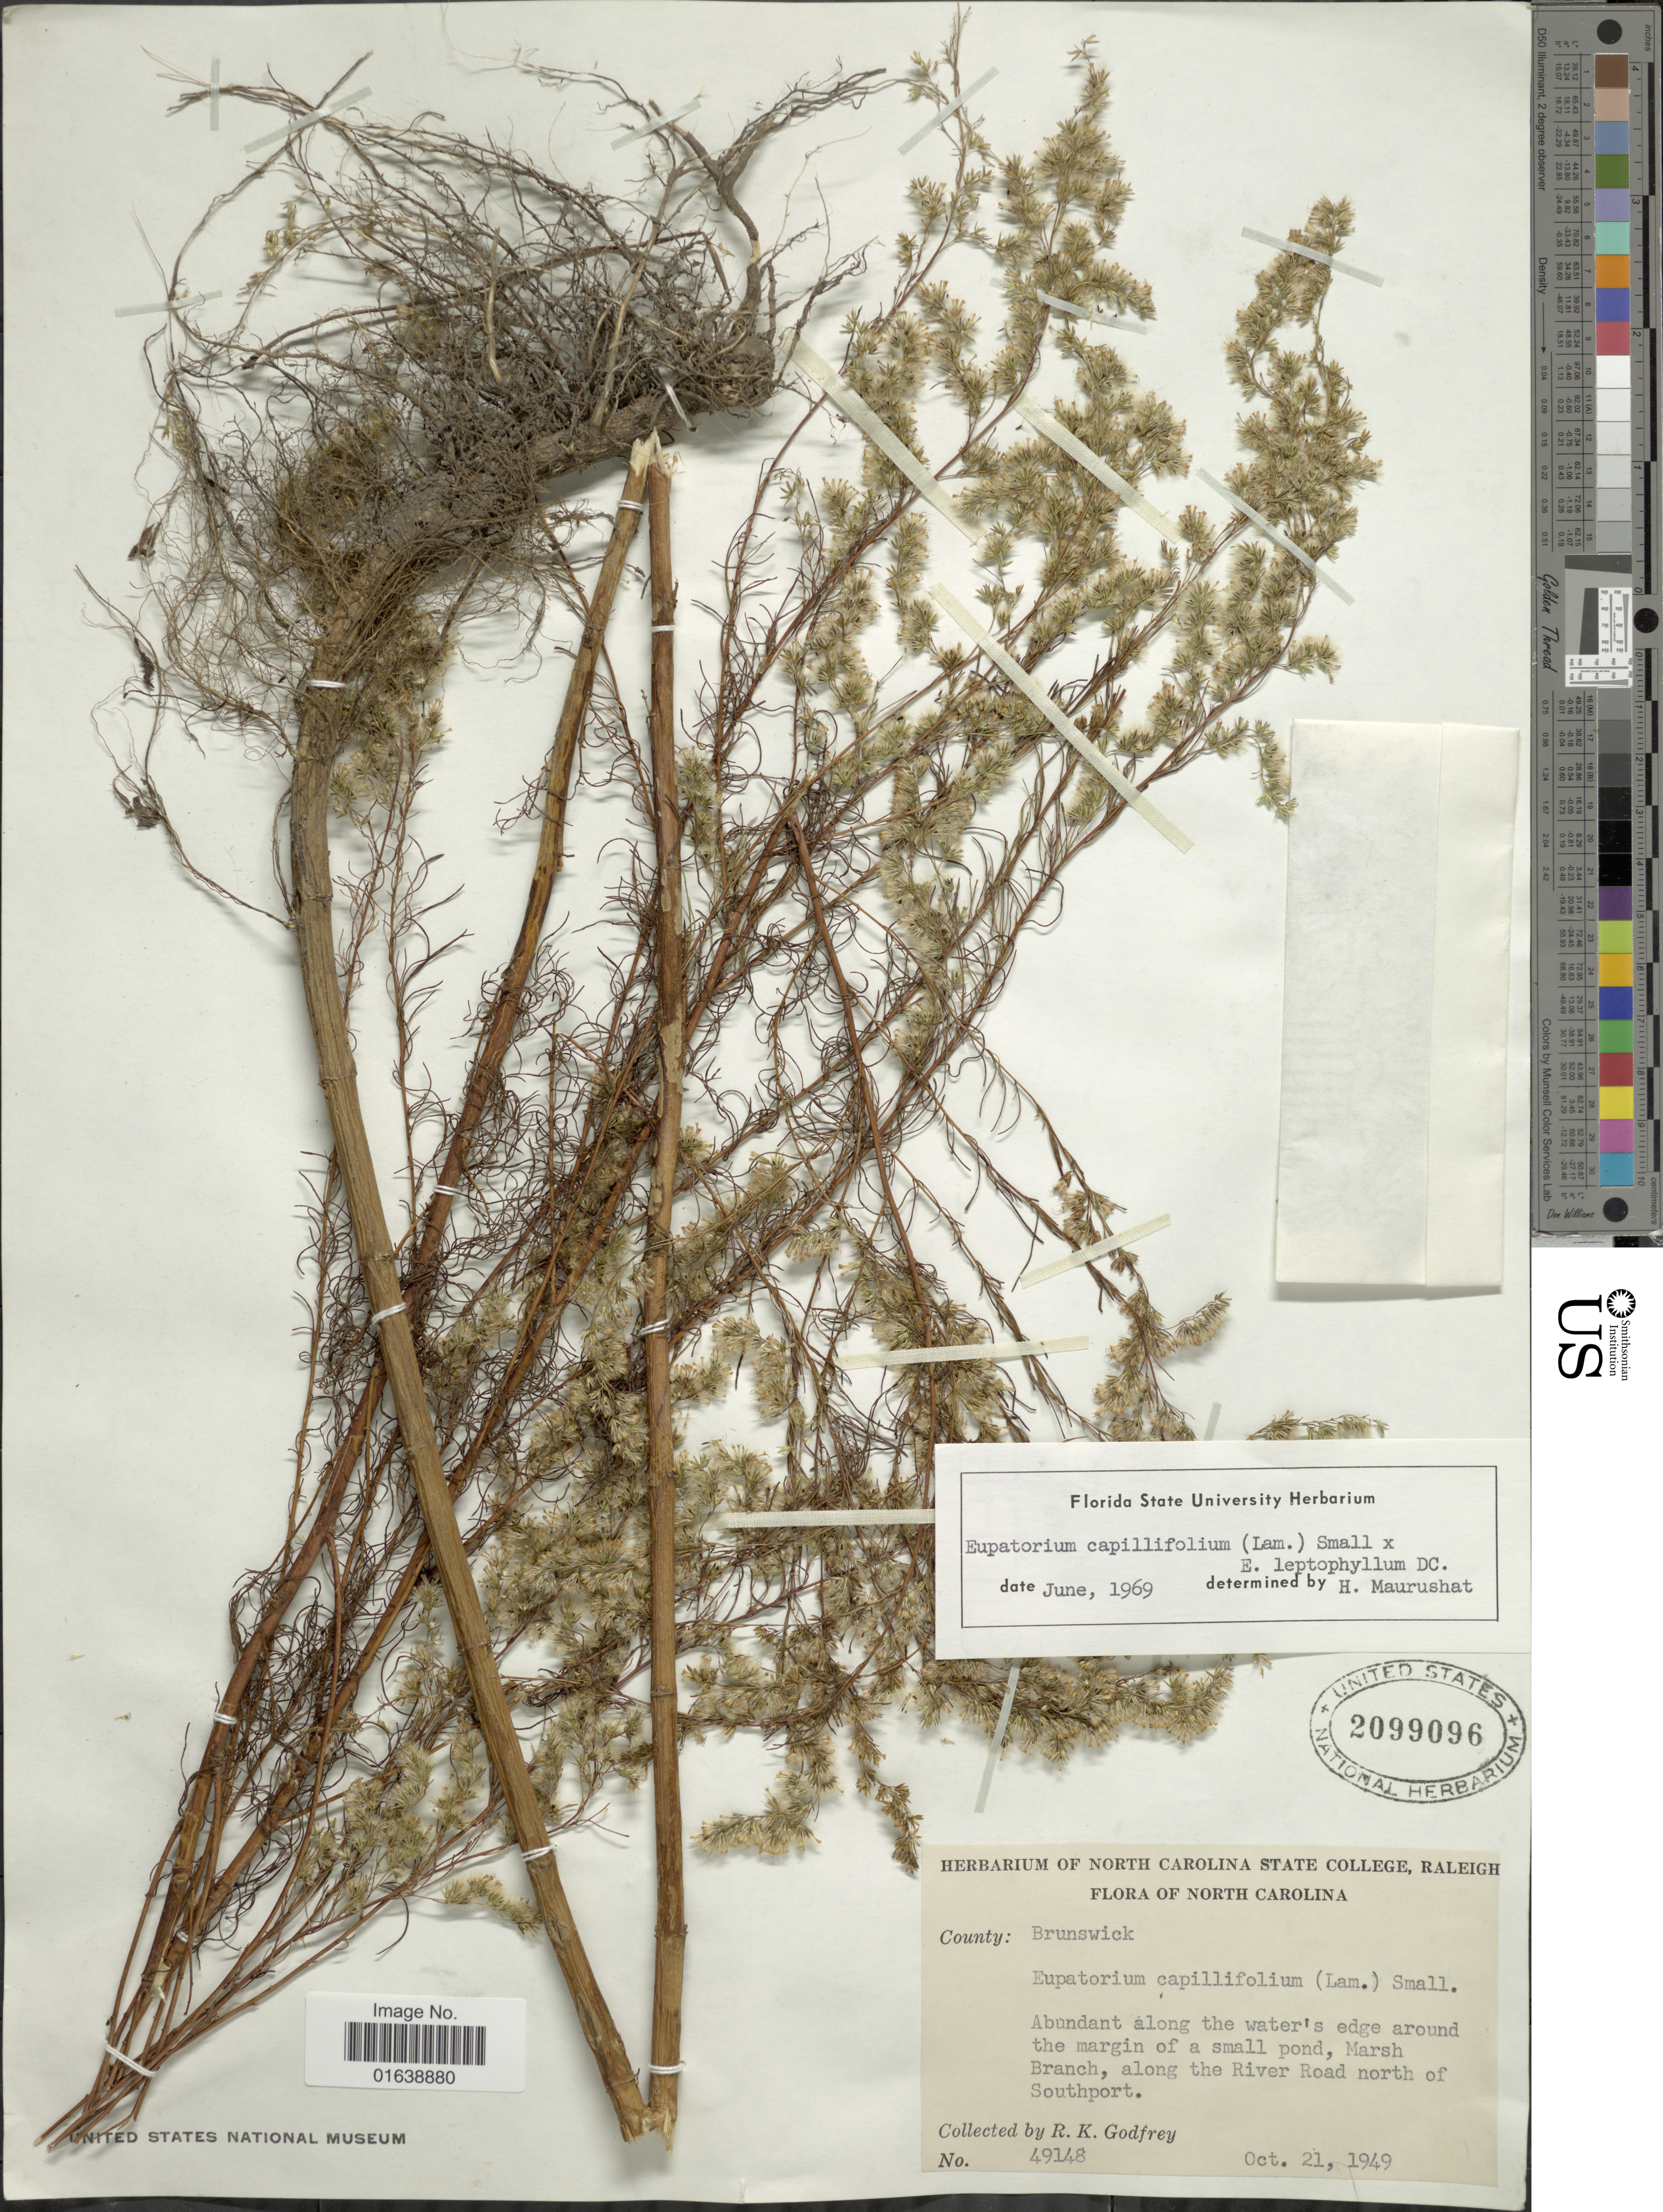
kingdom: Plantae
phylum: Tracheophyta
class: Magnoliopsida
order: Asterales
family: Asteraceae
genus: Eupatorium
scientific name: Eupatorium capillifolium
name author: (Lam.) Small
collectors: R. K. Godfrey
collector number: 49148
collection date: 1949-10-21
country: United States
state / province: North Carolina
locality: County: Brunswick, along the water's edge around the margin of a small pond, Marsh Branch, along the River Road north of Southport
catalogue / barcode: US 2099096